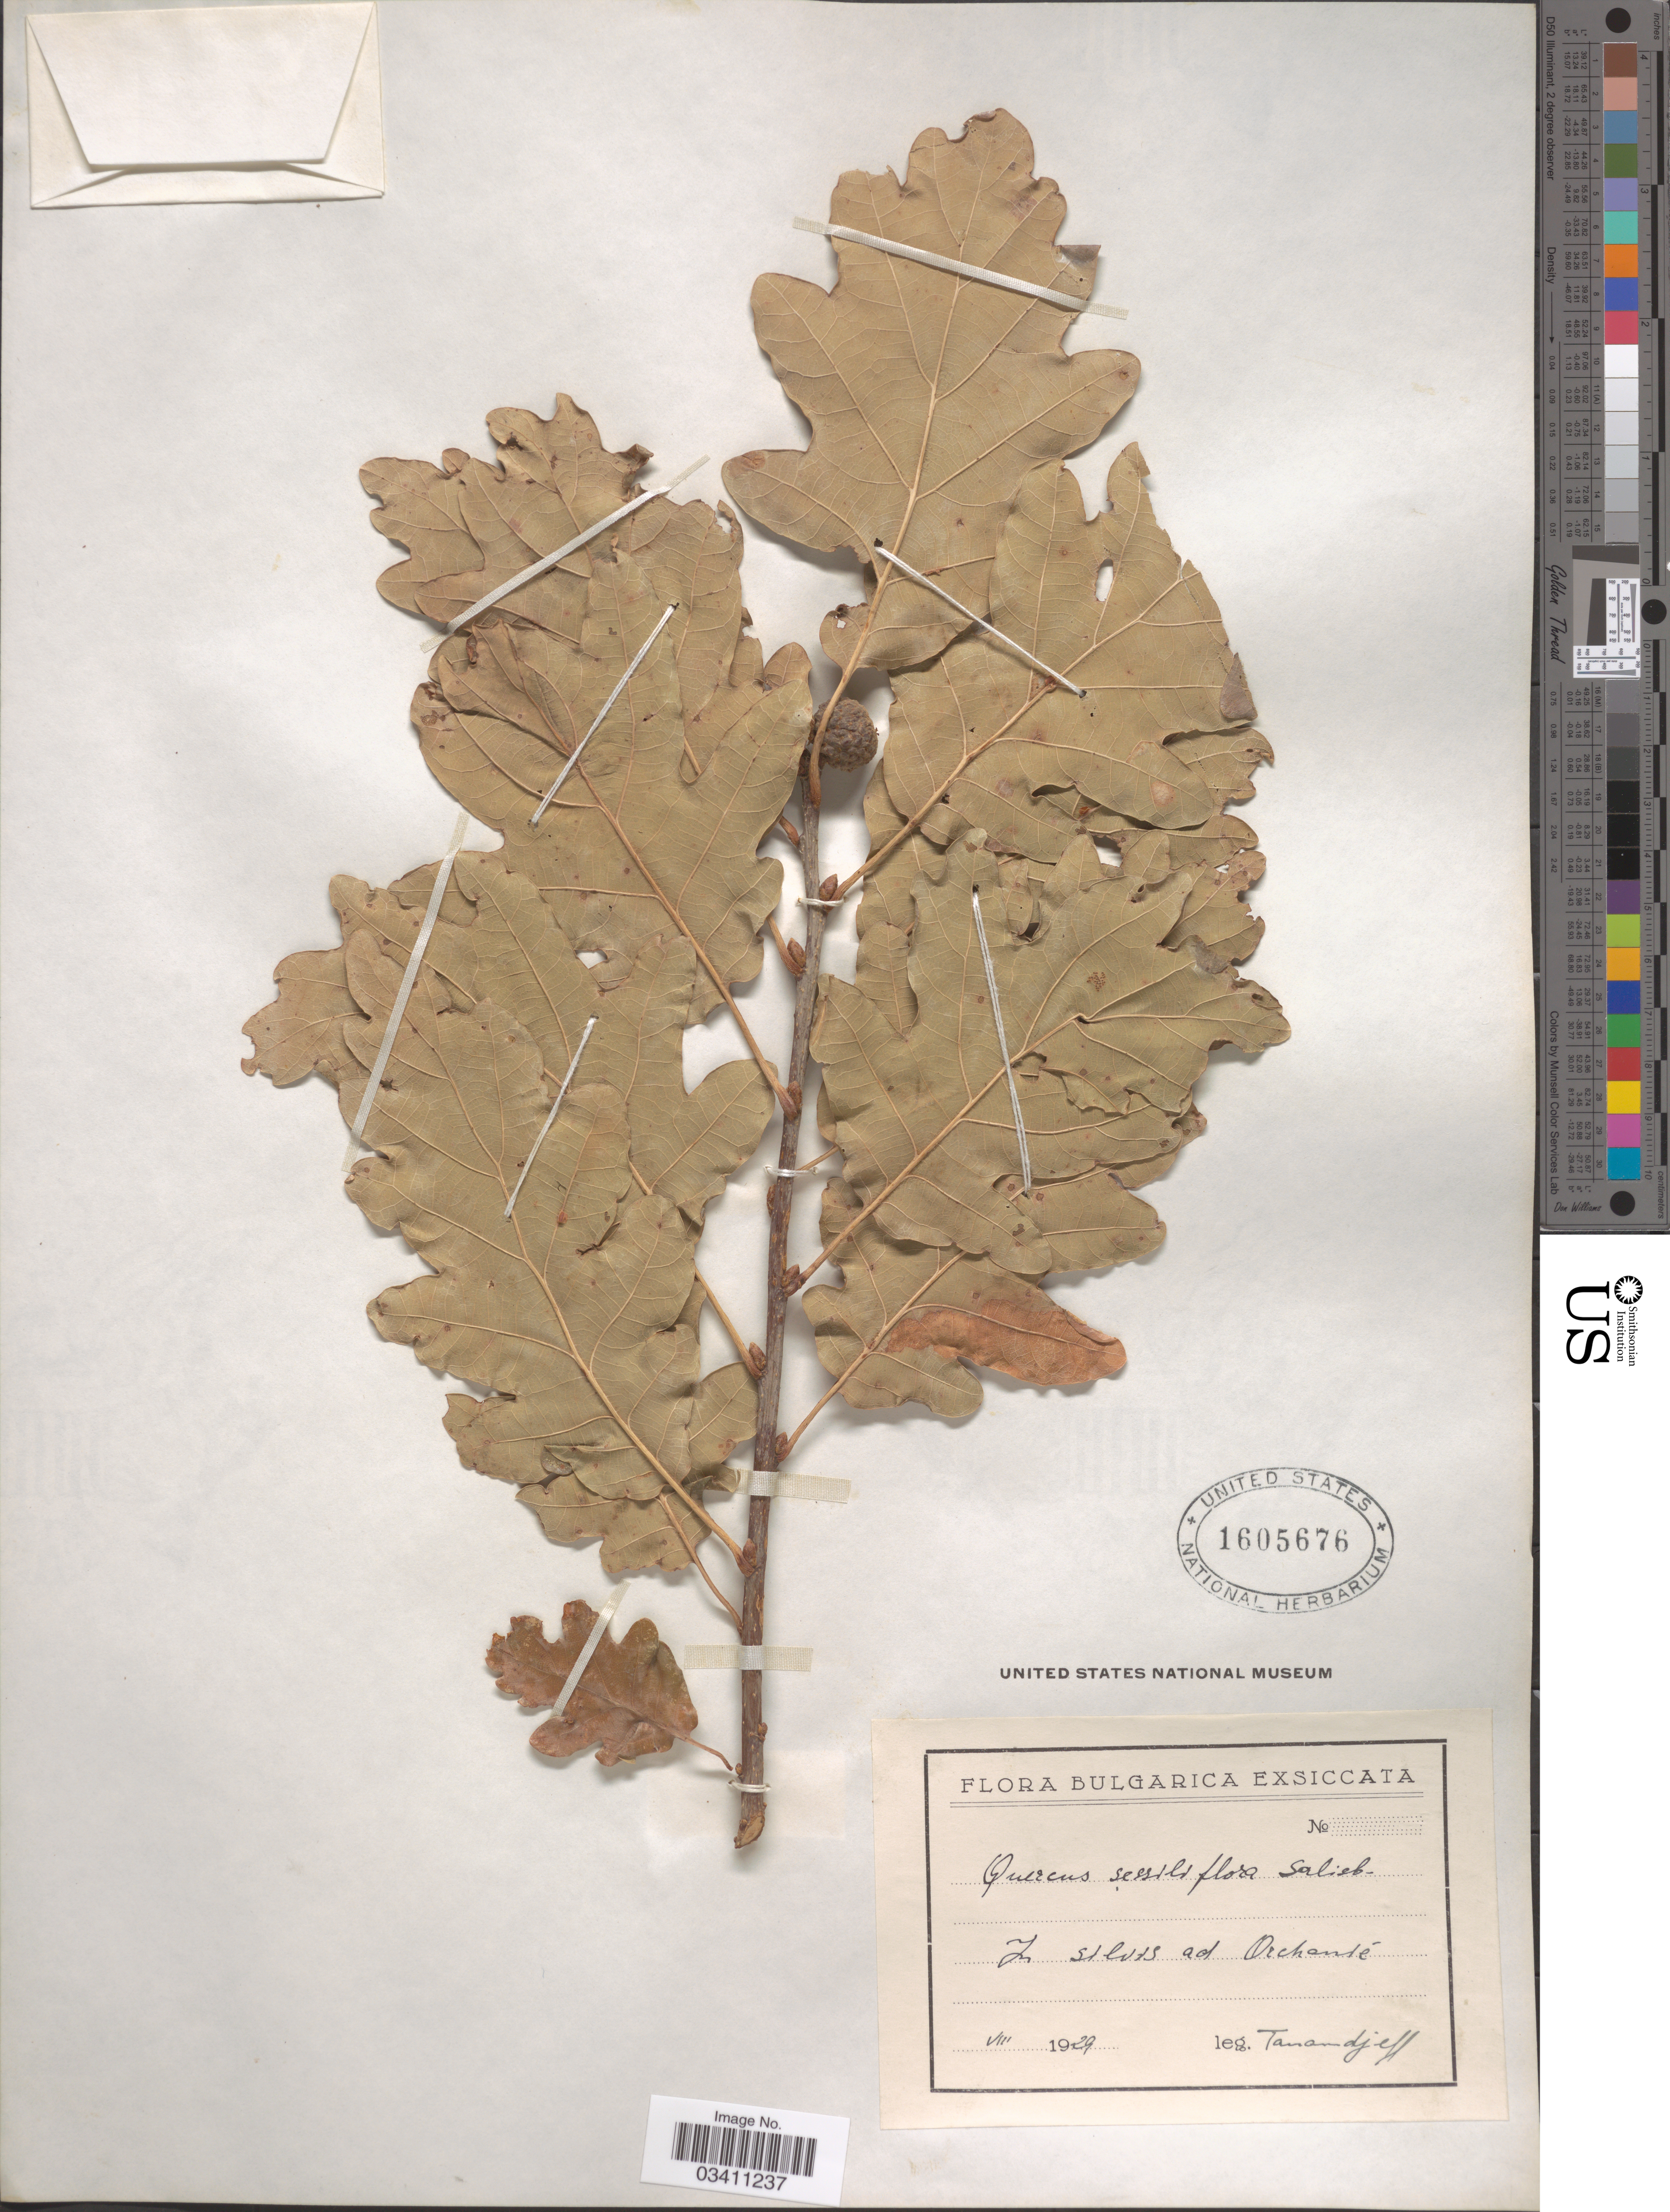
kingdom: Plantae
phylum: Tracheophyta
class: Magnoliopsida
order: Fagales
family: Fagaceae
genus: Quercus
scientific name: Quercus sessiliflora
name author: Salisb.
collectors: -. Tamandjeff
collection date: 1929-08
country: Bulgaria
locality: In silvis ad Orchandé.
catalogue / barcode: US 1605676